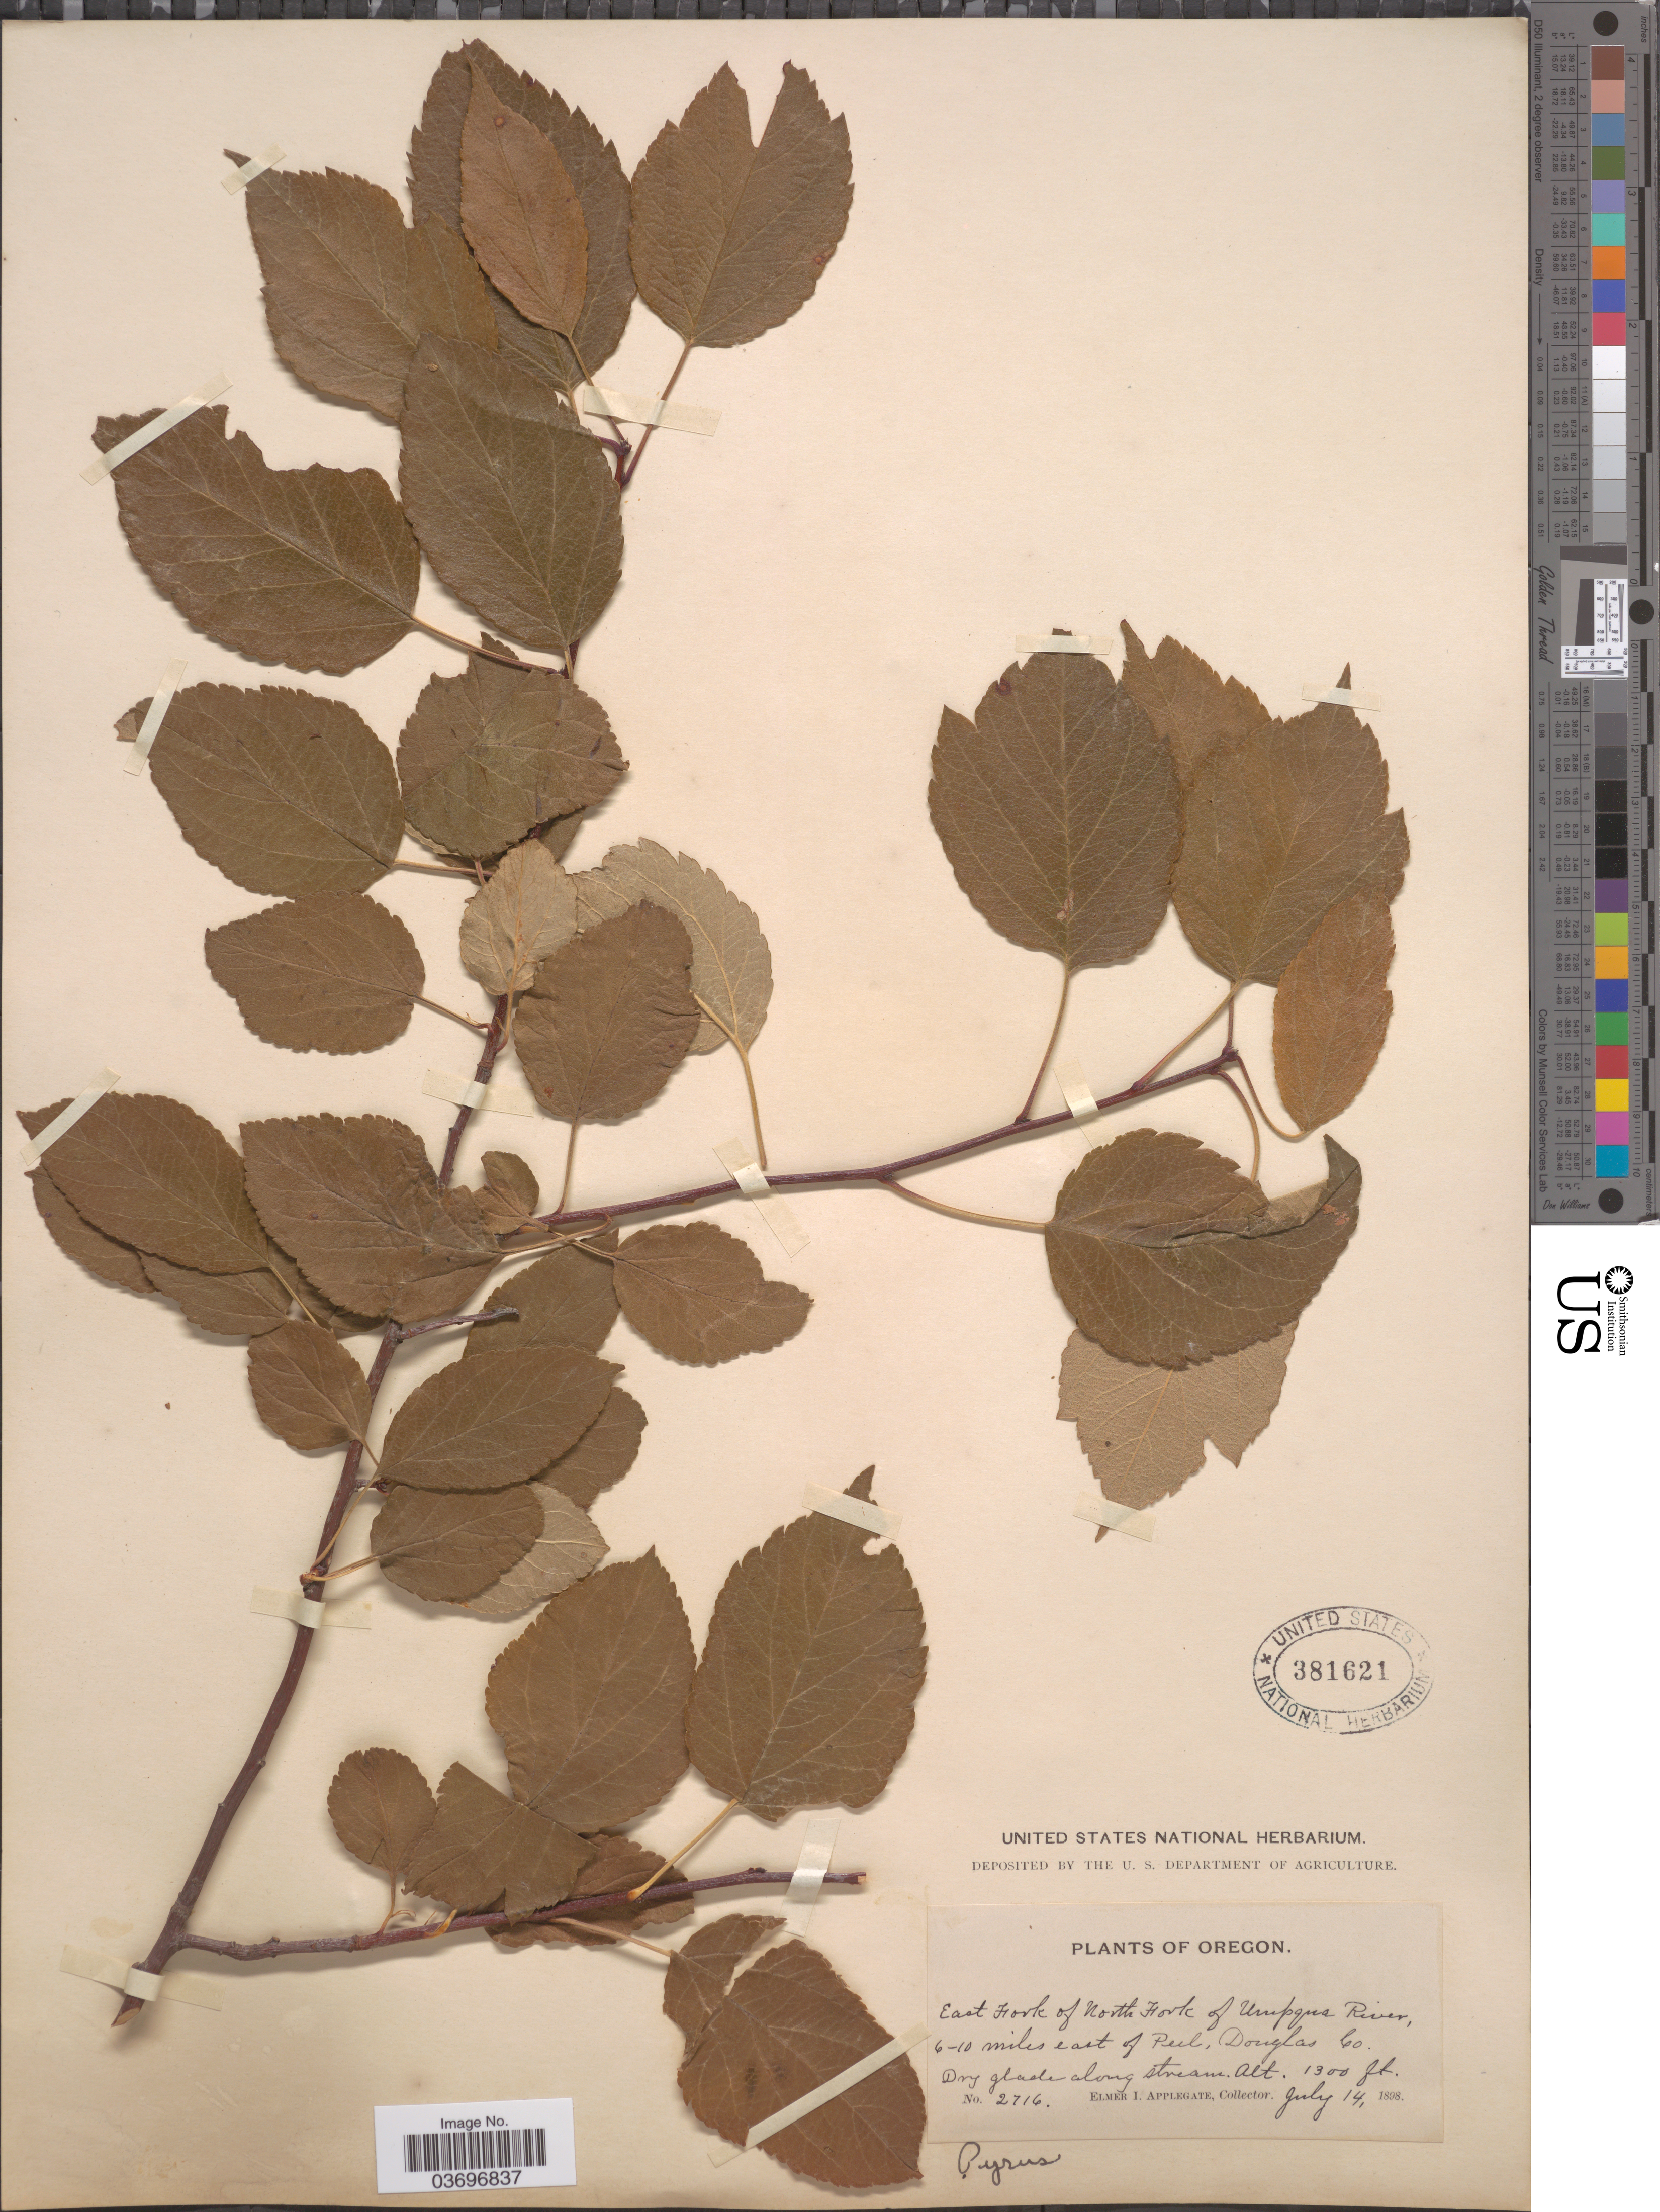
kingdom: Plantae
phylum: Tracheophyta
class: Magnoliopsida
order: Rosales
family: Rosaceae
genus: Malus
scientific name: Malus fusca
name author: (Raf.) C.K. Schneid.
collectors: E. I. Applegate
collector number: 2716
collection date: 1898-07-14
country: United States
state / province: Oregon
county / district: Douglas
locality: East Fork of North Fork of Umpqua River, 6-10 miles east of Peel, Douglas Co.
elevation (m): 396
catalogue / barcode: US 381621